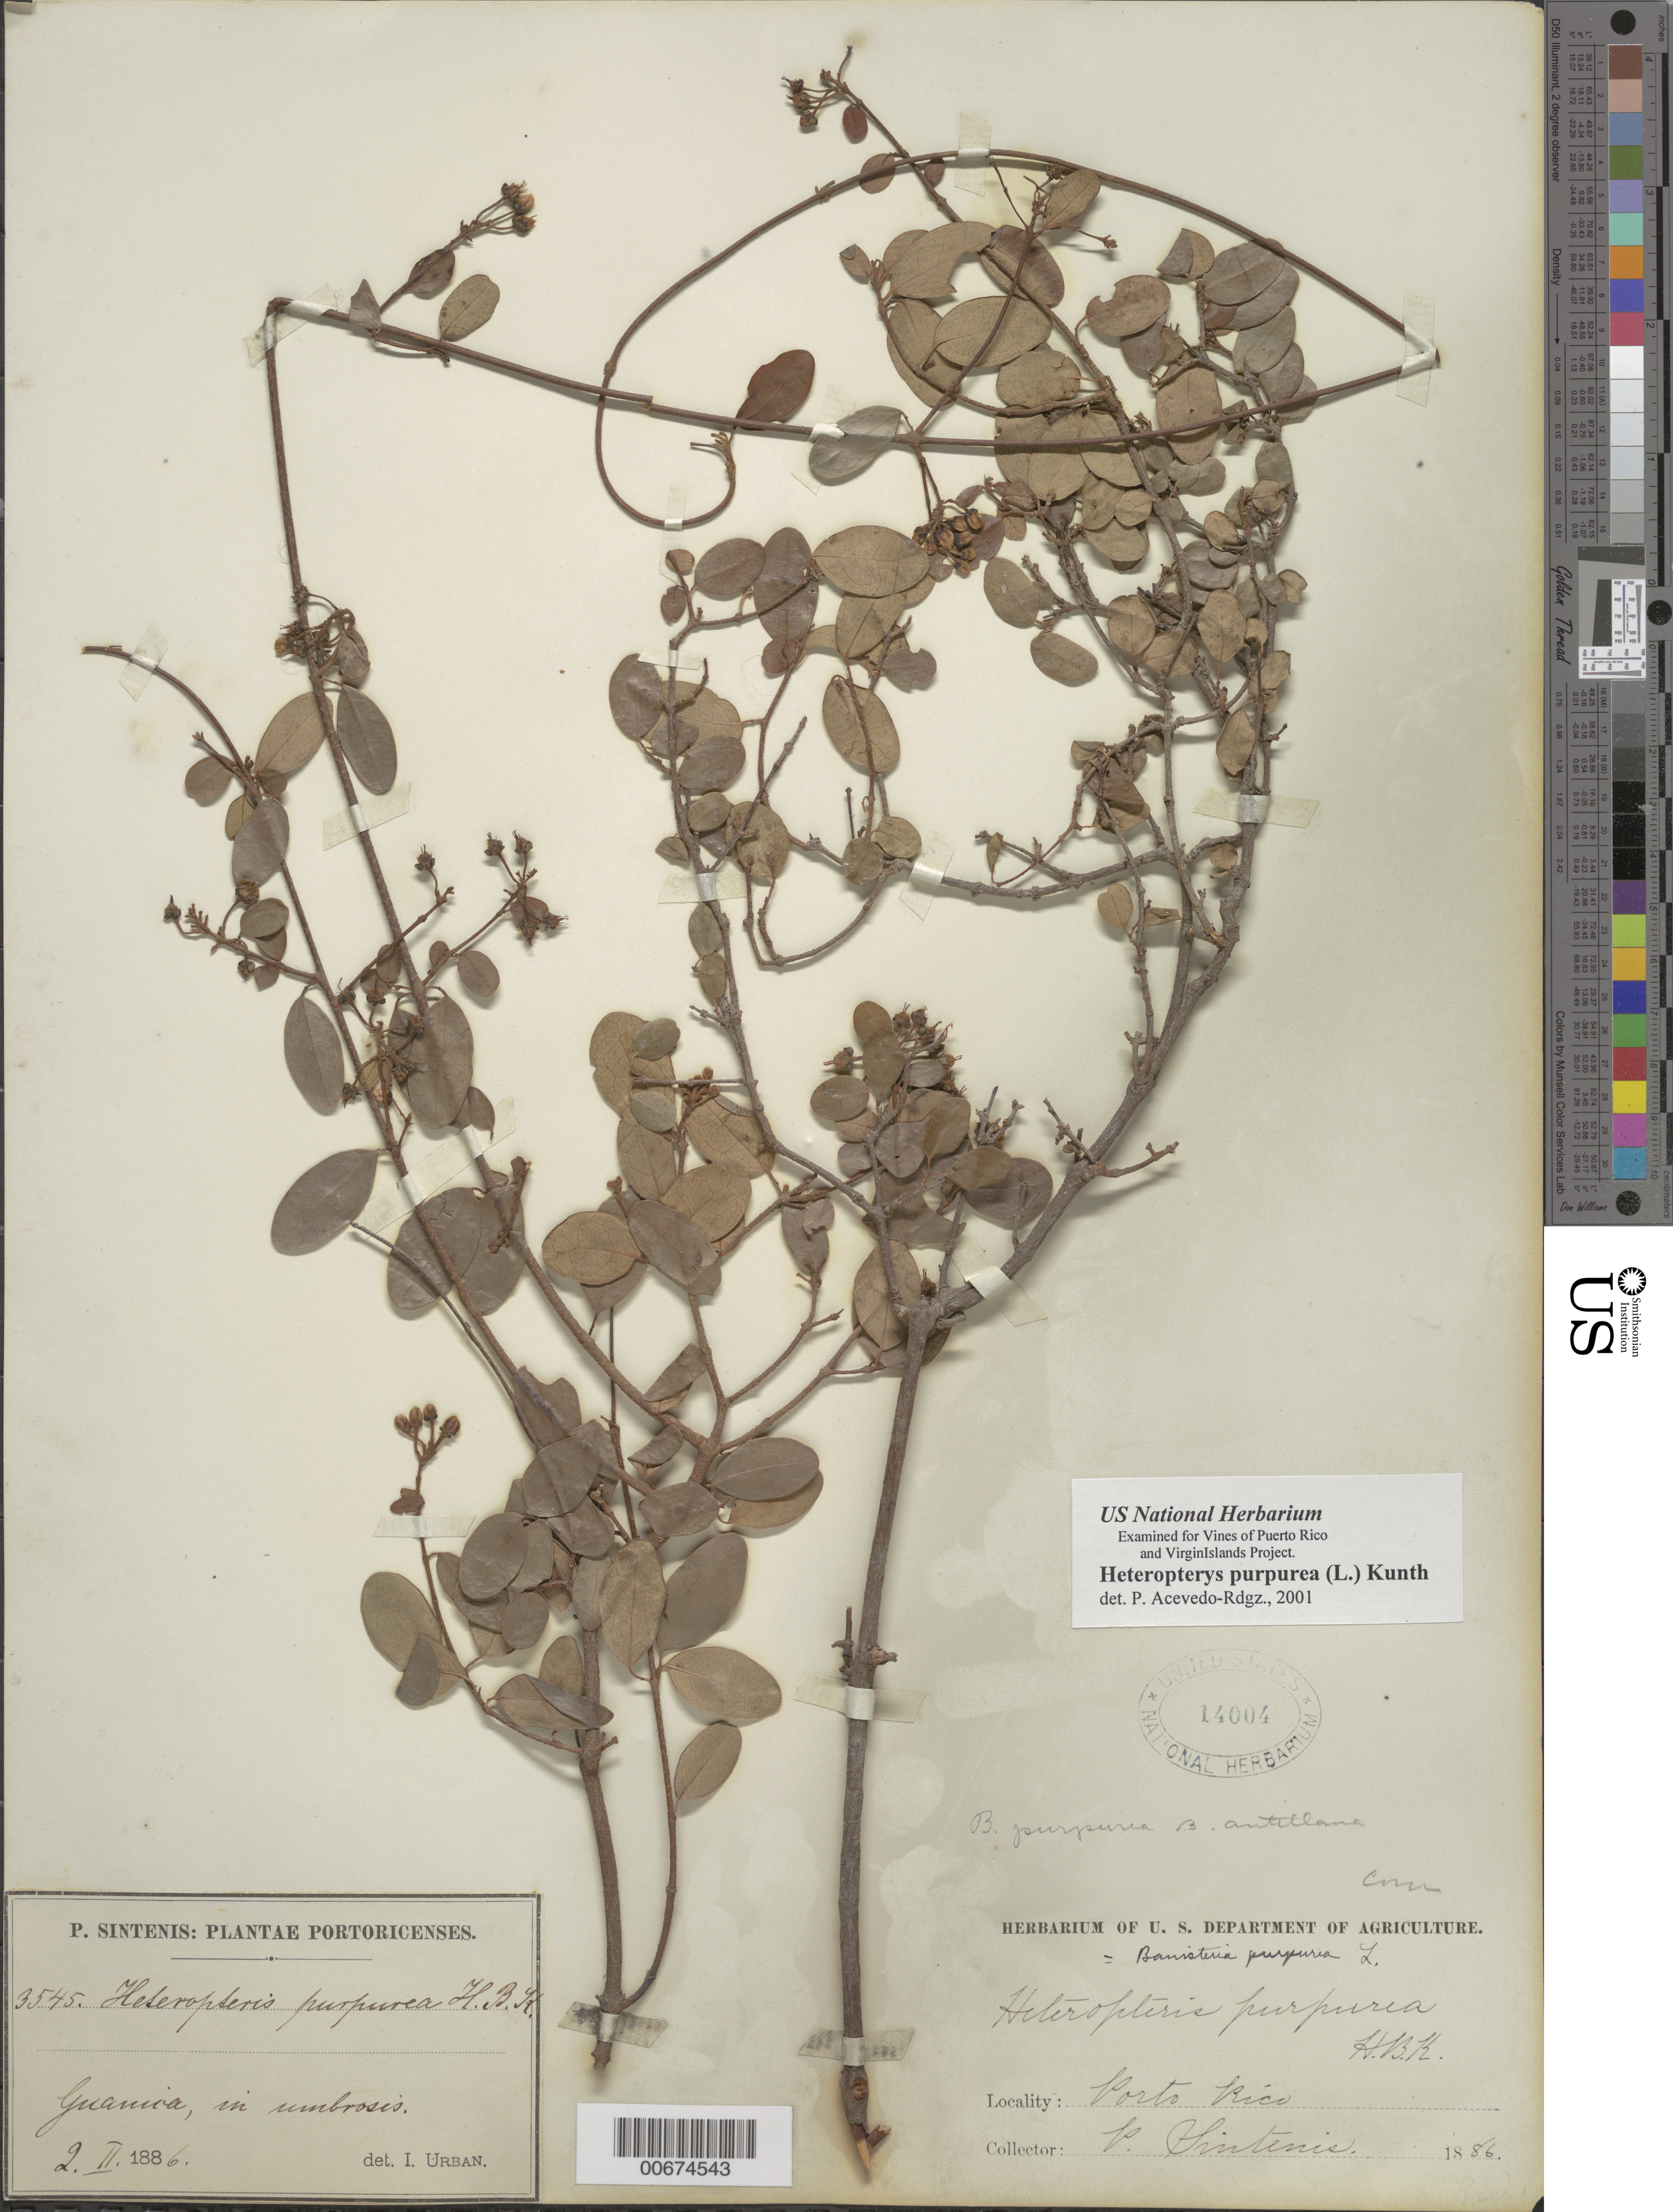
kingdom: Plantae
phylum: Tracheophyta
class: Magnoliopsida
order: Malpighiales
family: Malpighiaceae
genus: Heteropterys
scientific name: Heteropterys purpurea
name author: (L.) Kunth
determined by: Acevedo-Rodríguez, P., (BOT), Smithsonian Institution - National Museum of Natural History (UNITED STATES)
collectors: P. Sintenis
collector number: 3545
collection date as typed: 02 Feb 1886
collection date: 1886-02-02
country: Puerto Rico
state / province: Guánica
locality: Guánica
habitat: in umbrosis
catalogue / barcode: US 14004